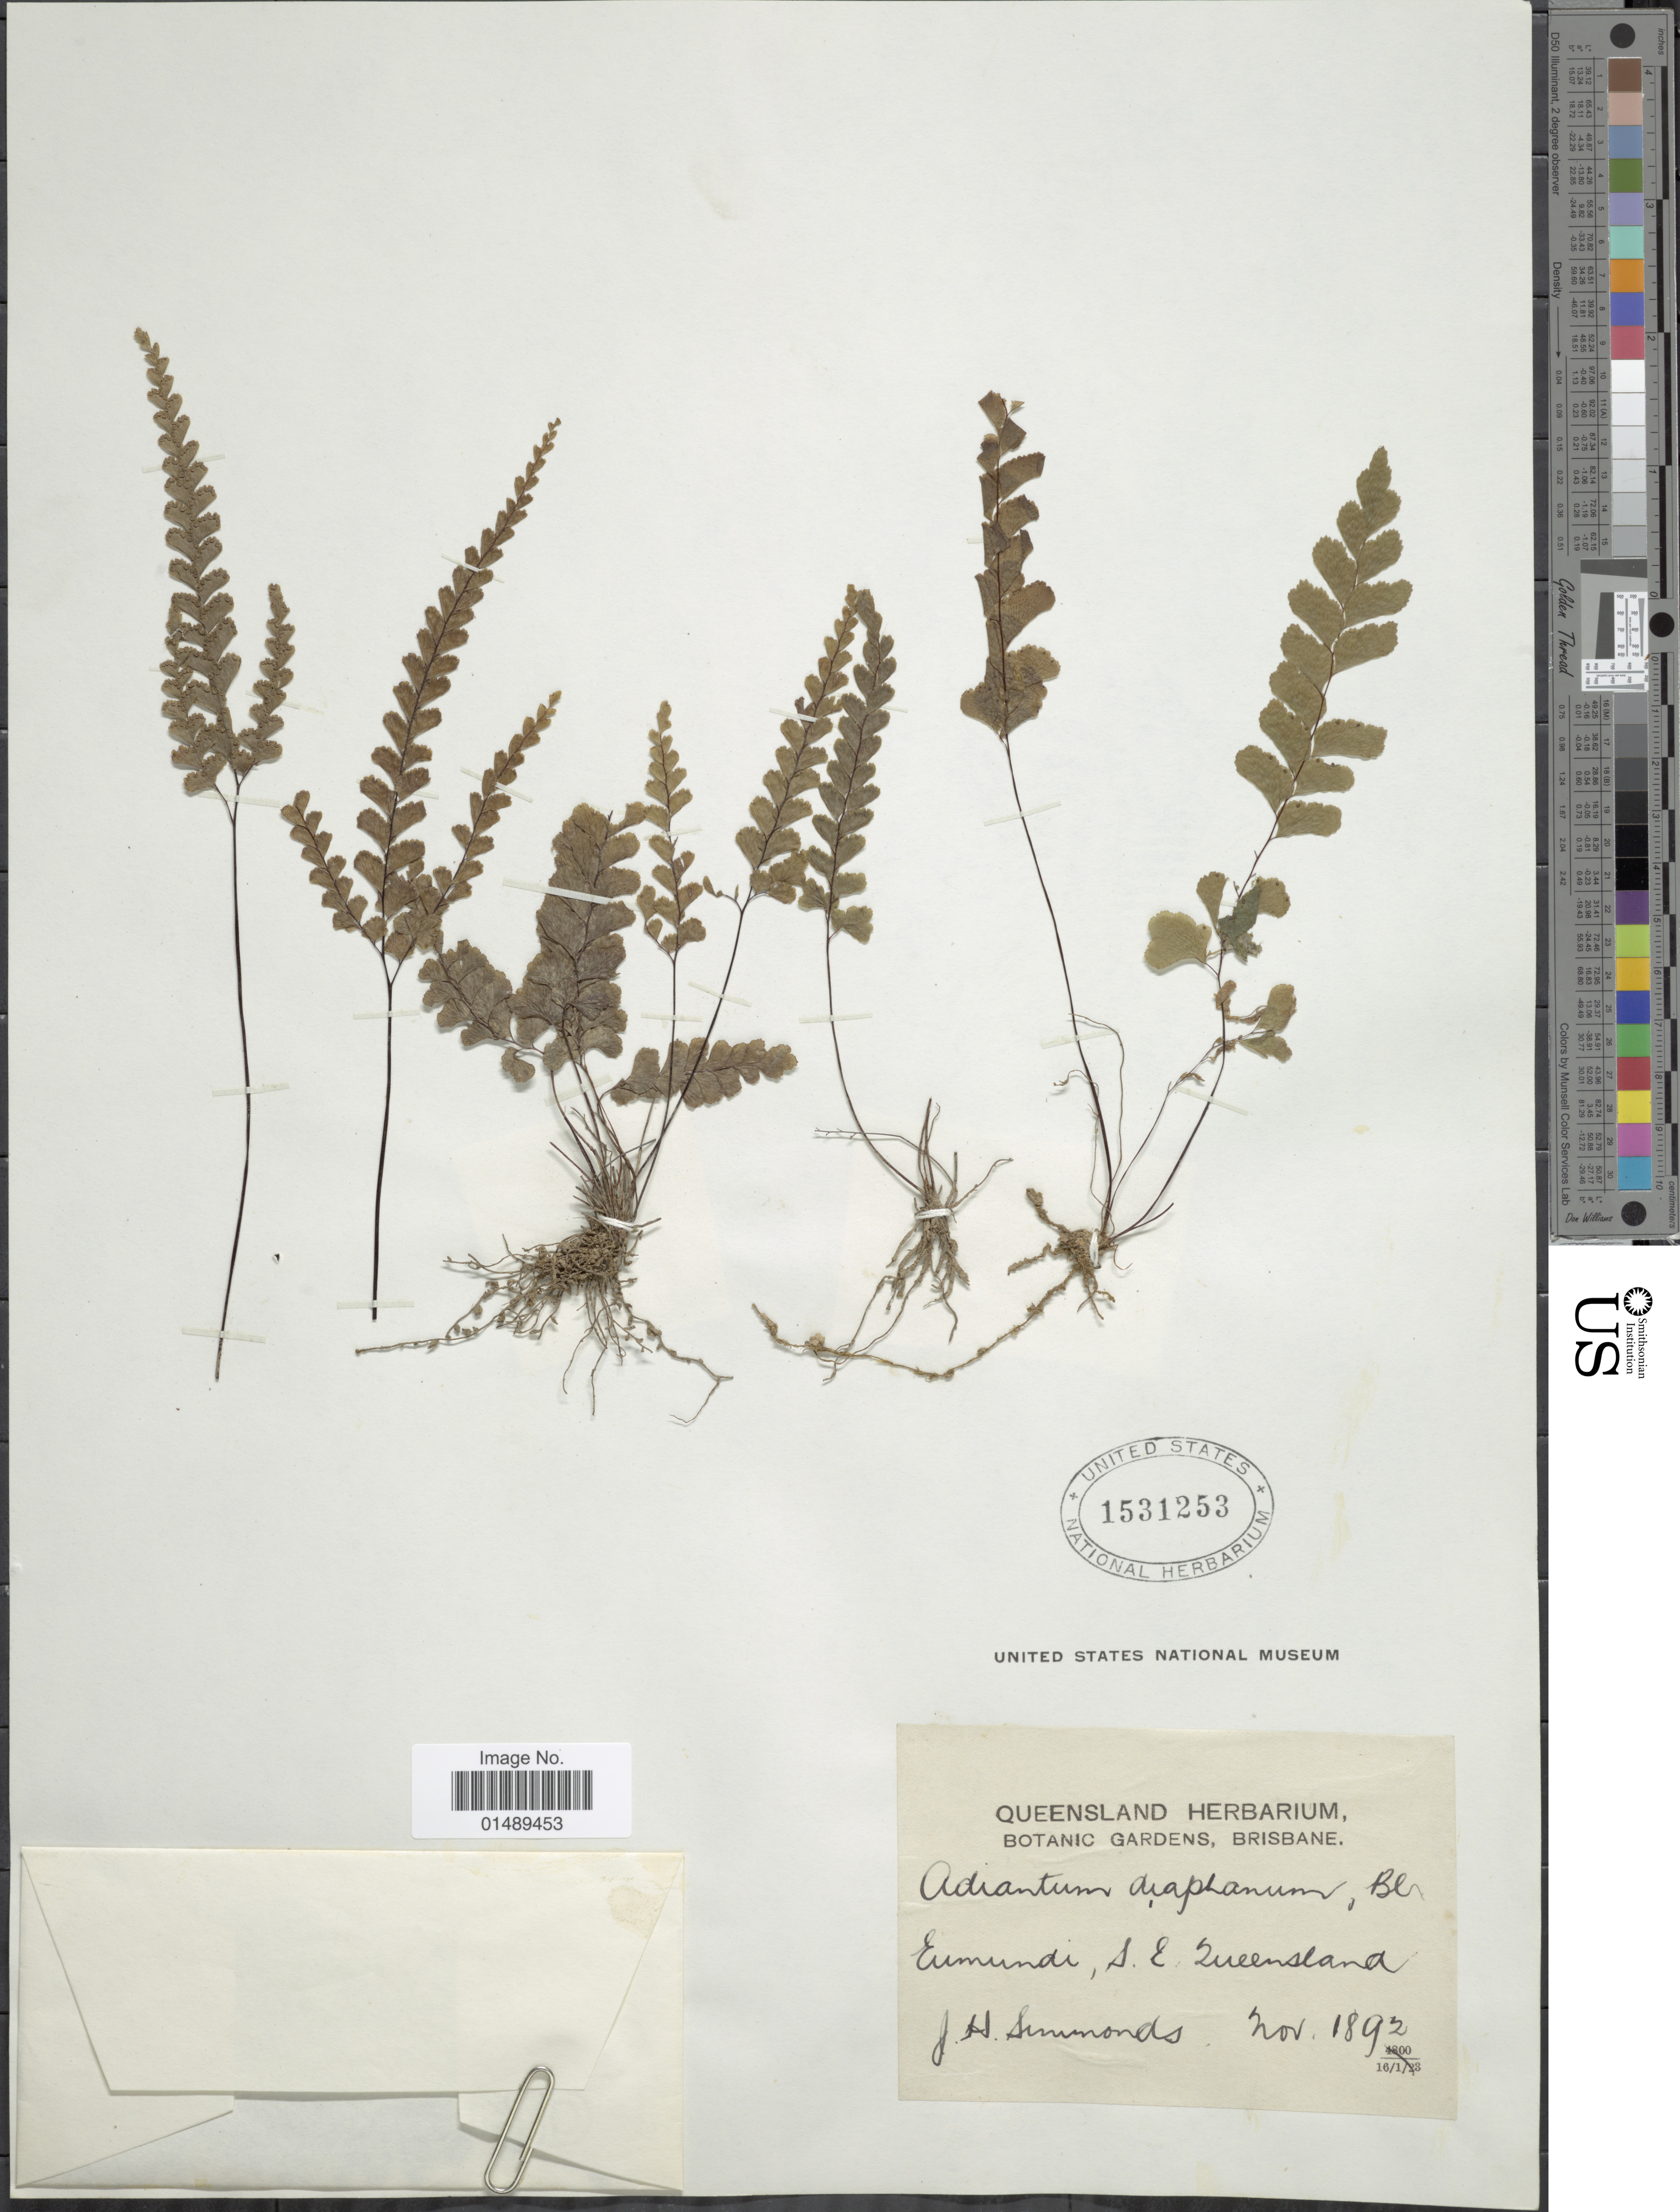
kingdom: Plantae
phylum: Tracheophyta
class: Polypodiopsida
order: Polypodiales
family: Pteridaceae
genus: Adiantum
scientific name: Adiantum diaphanum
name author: Blume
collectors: J. Simmonds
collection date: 1892-11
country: Australia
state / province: Queensland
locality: Eumundi, S. E. Queensland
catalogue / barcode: US 1531253